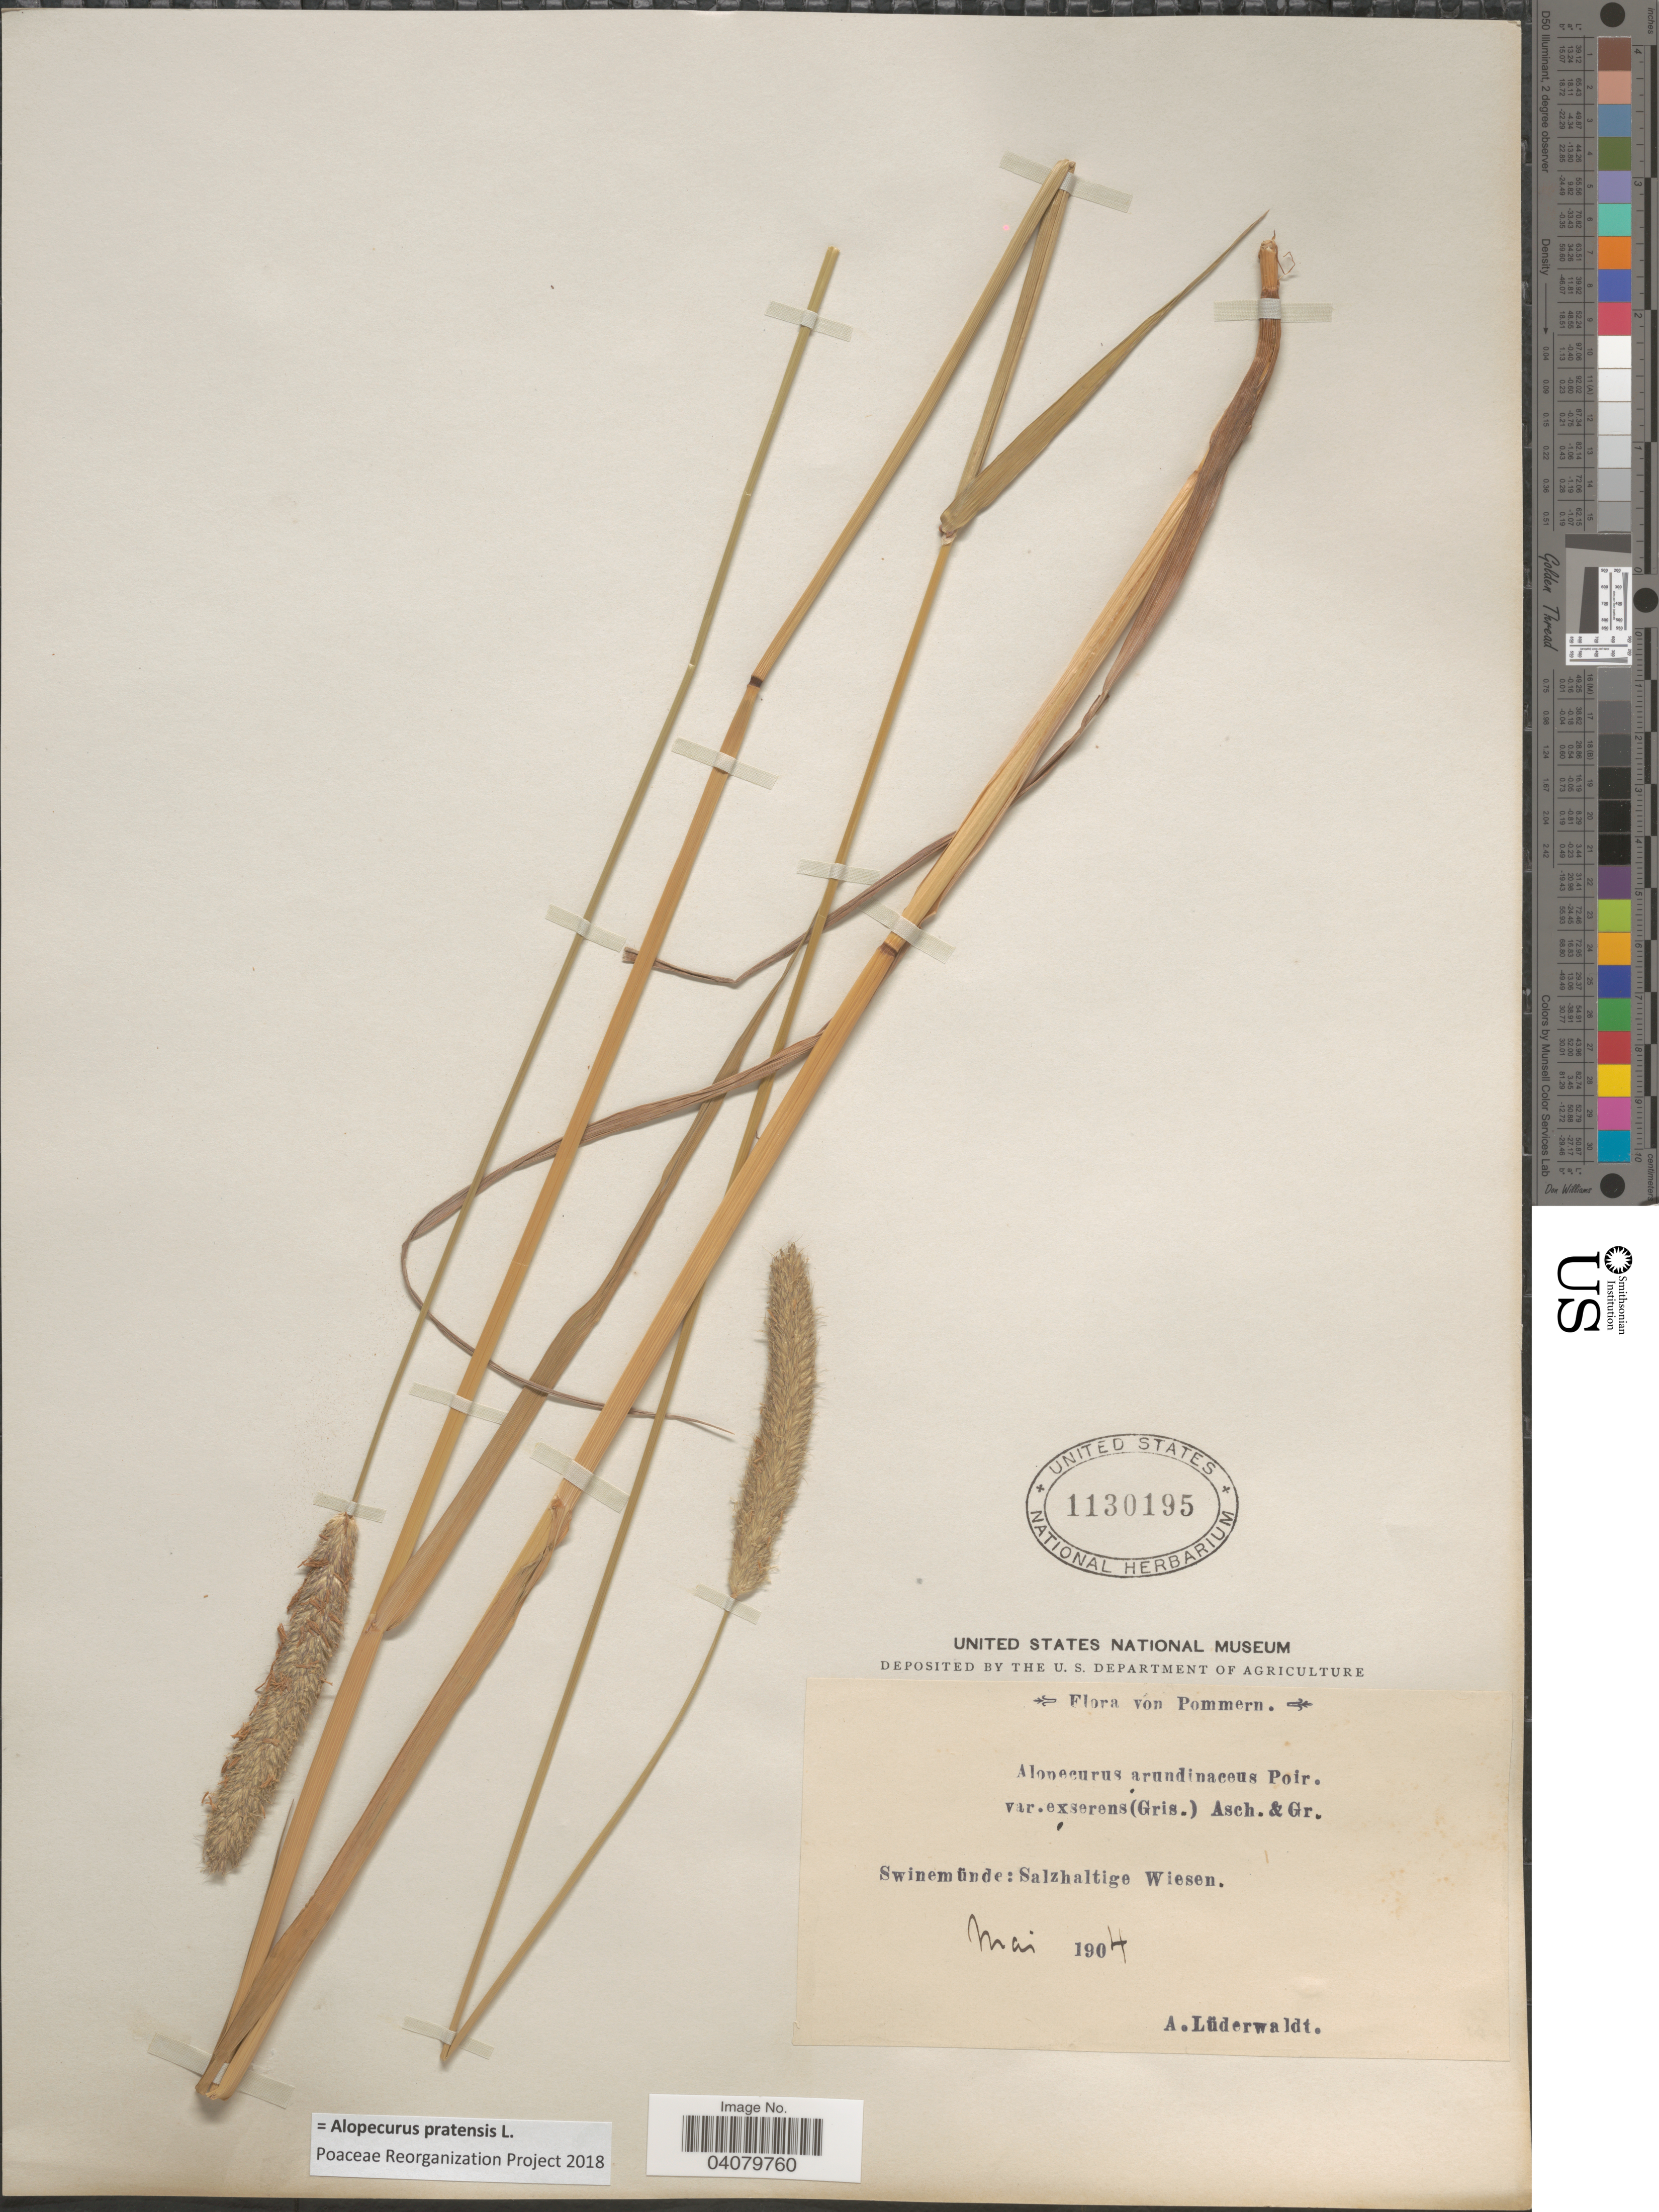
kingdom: Plantae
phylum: Tracheophyta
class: Liliopsida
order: Poales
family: Poaceae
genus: Alopecurus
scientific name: Alopecurus pratensis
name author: L.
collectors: A. Lüderwaldt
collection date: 1904-05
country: Poland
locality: Pommern. Swinemünde: Salzhaltige Wiesen.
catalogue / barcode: US 1130195